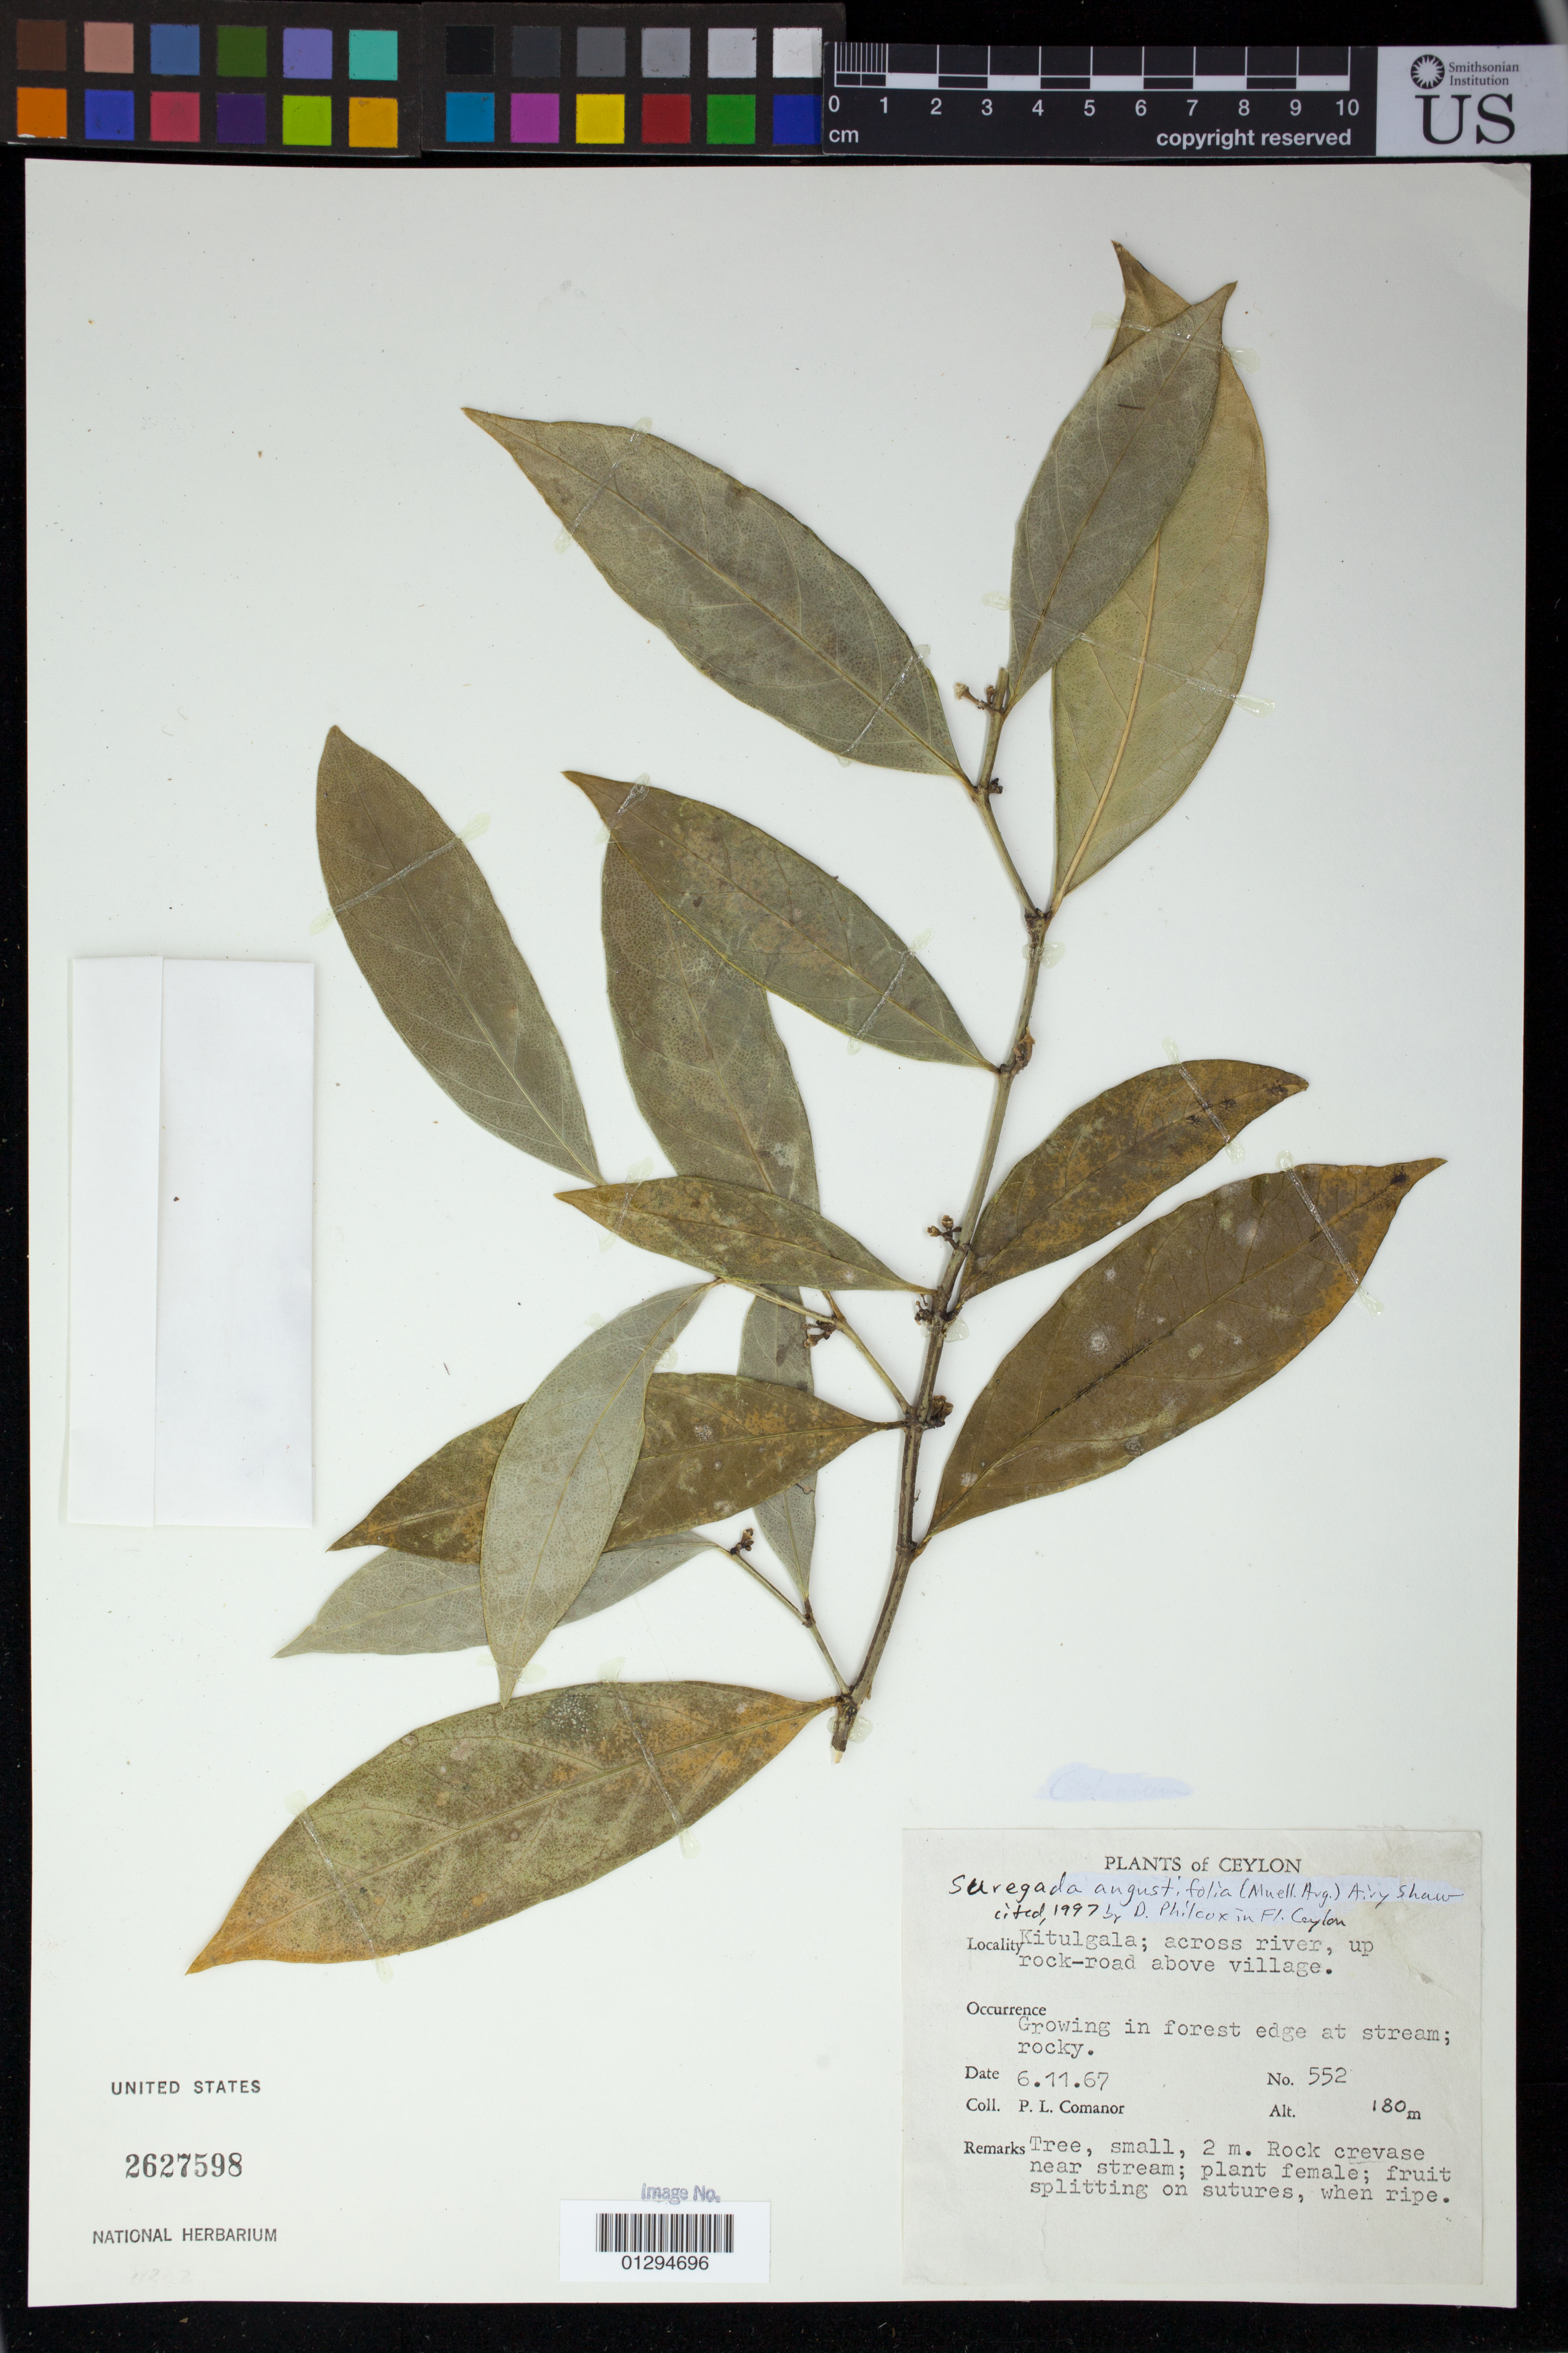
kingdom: Plantae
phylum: Tracheophyta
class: Magnoliopsida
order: Malpighiales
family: Euphorbiaceae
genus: Suregada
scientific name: Suregada angustifolia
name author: Müll. Arg.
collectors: P. Comanor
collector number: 552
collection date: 1967-11-06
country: Sri Lanka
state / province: Sabaragamuwa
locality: Kitulgala; across river, up rock-road above village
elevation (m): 180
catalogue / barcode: US 2627598